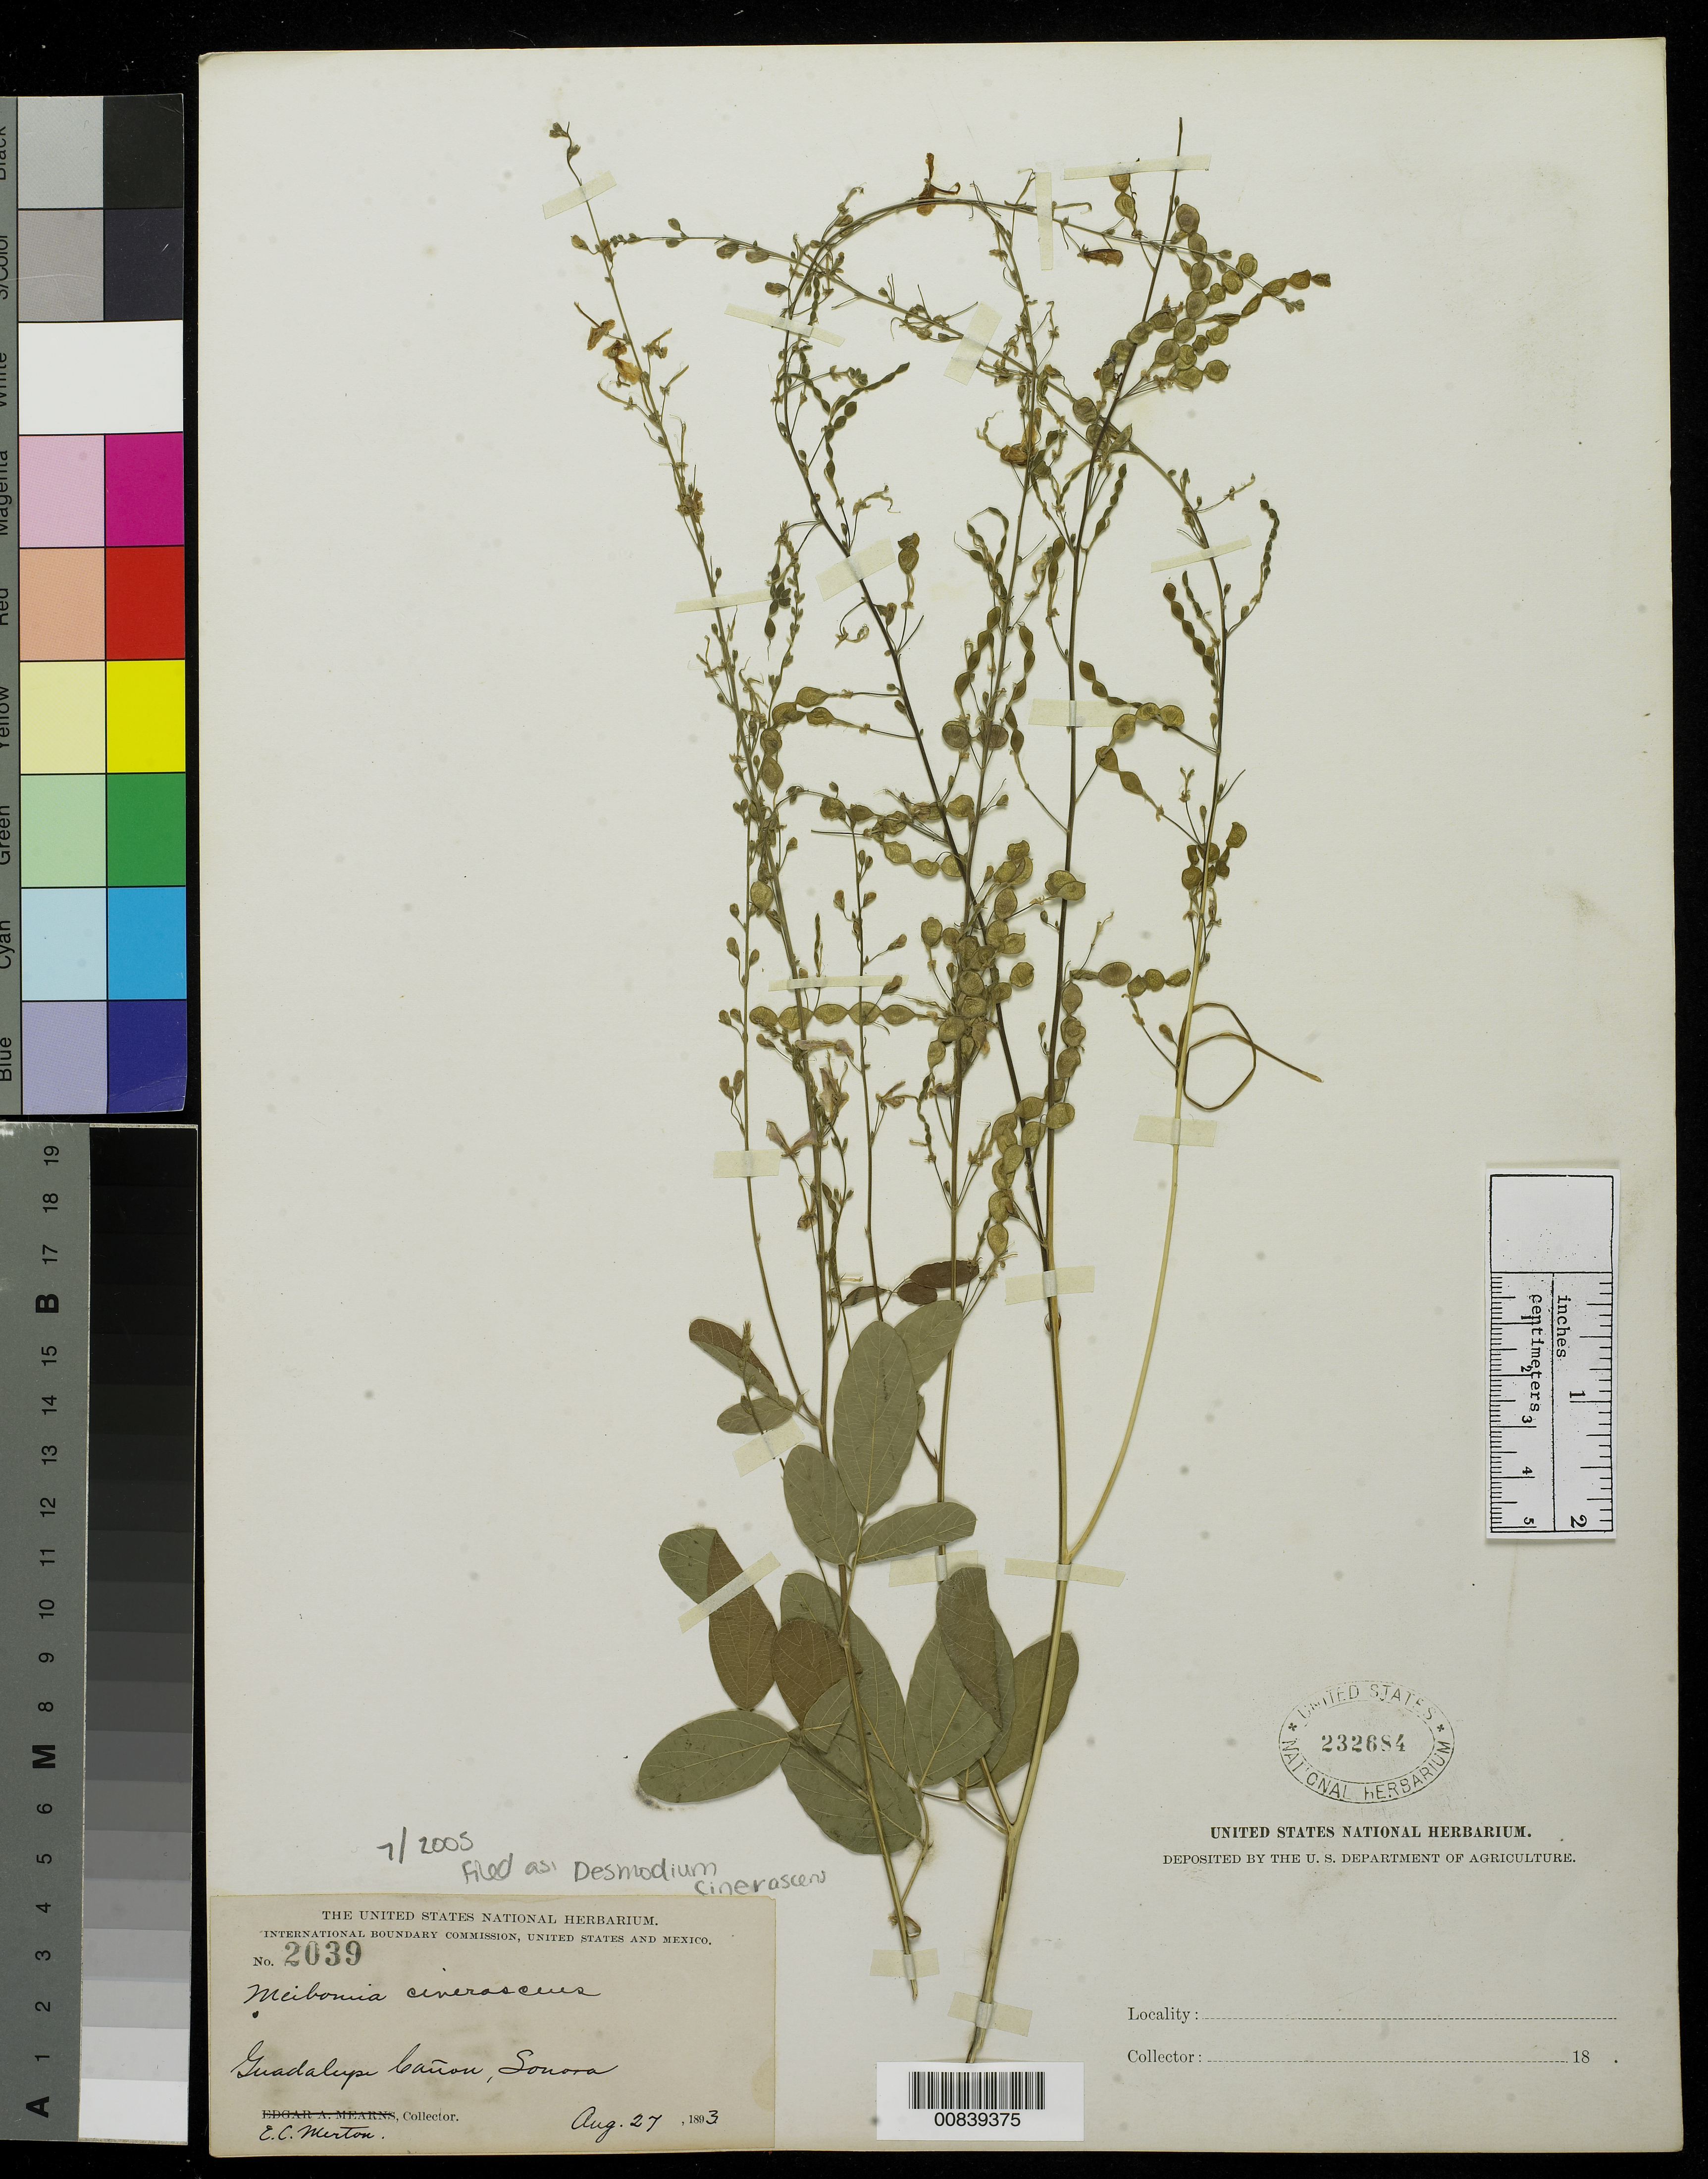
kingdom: Plantae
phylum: Tracheophyta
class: Magnoliopsida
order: Fabales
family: Fabaceae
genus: Desmodium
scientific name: Desmodium cinerascens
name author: A. Gray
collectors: E. Merton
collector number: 2039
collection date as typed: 27 Aug 1893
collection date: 1893-08-27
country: Mexico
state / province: Sonora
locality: Guadalupe Cañon, Sonora.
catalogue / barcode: US 232684